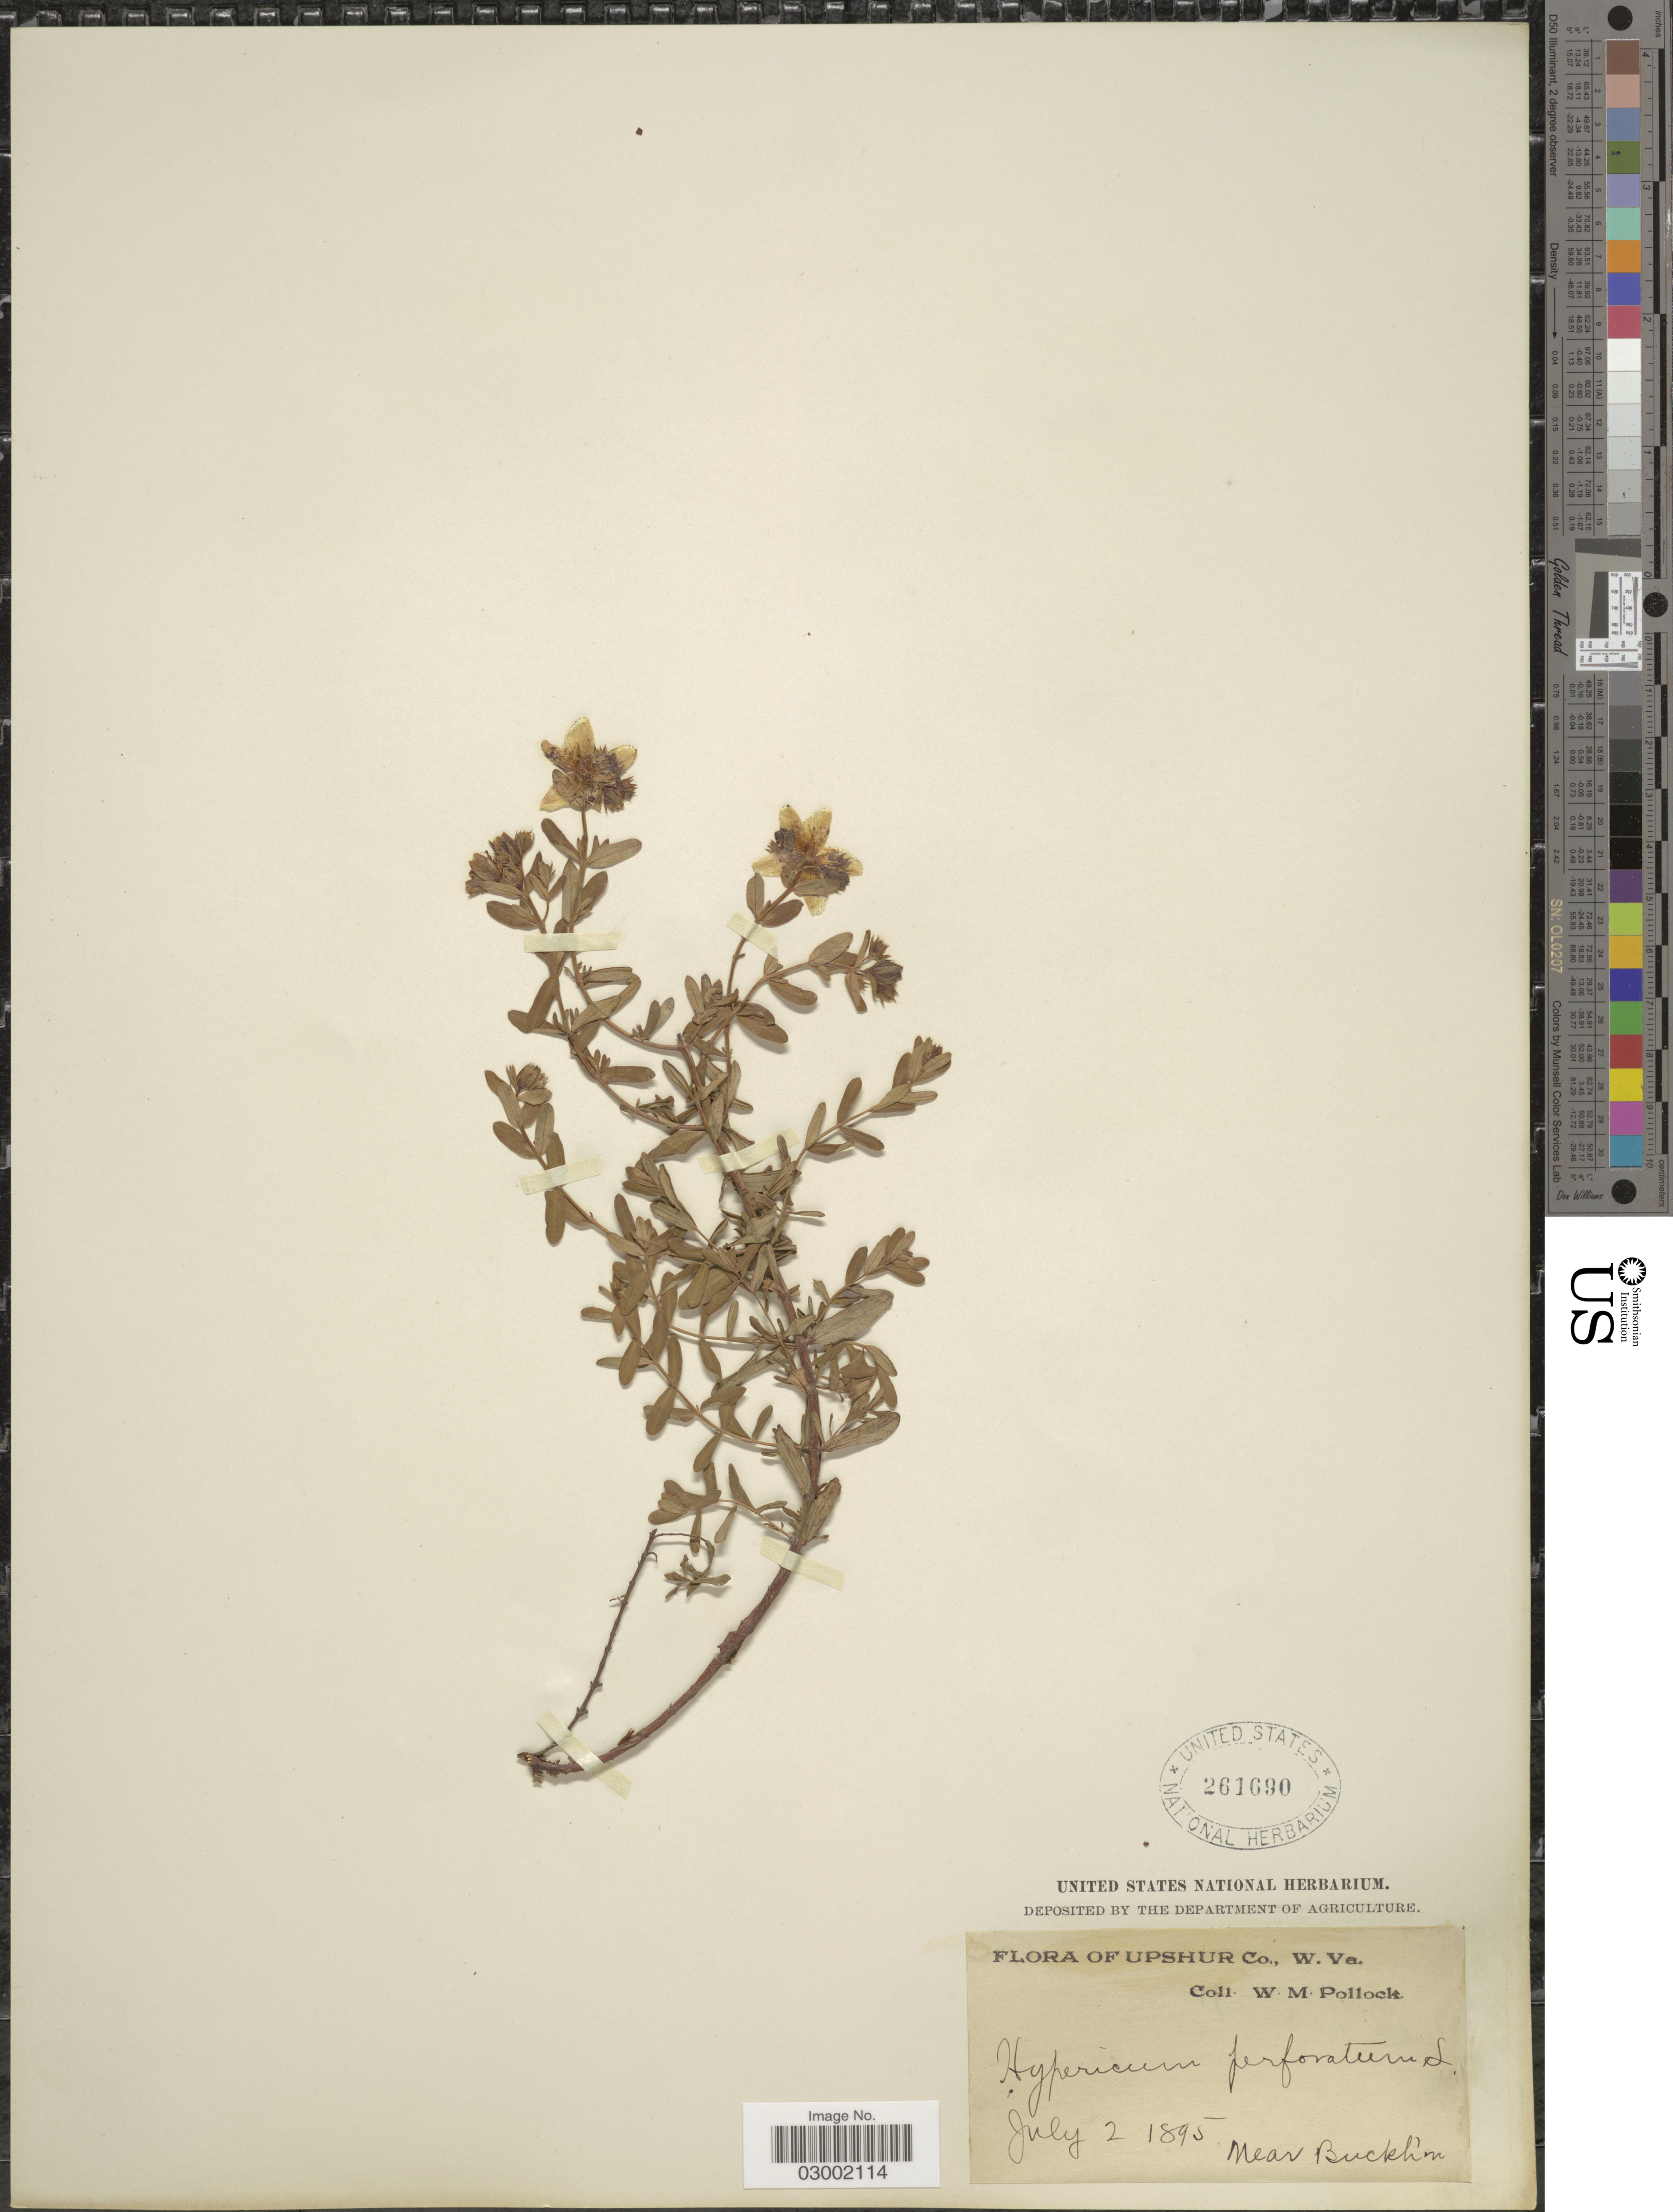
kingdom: Plantae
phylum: Tracheophyta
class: Magnoliopsida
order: Malpighiales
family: Hypericaceae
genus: Hypericum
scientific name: Hypericum perforatum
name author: L.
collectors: W. M. Pollock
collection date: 1895-07-02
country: United States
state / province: West Virginia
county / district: Upshur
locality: W. Va. Near Bucklin.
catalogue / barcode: US 261690